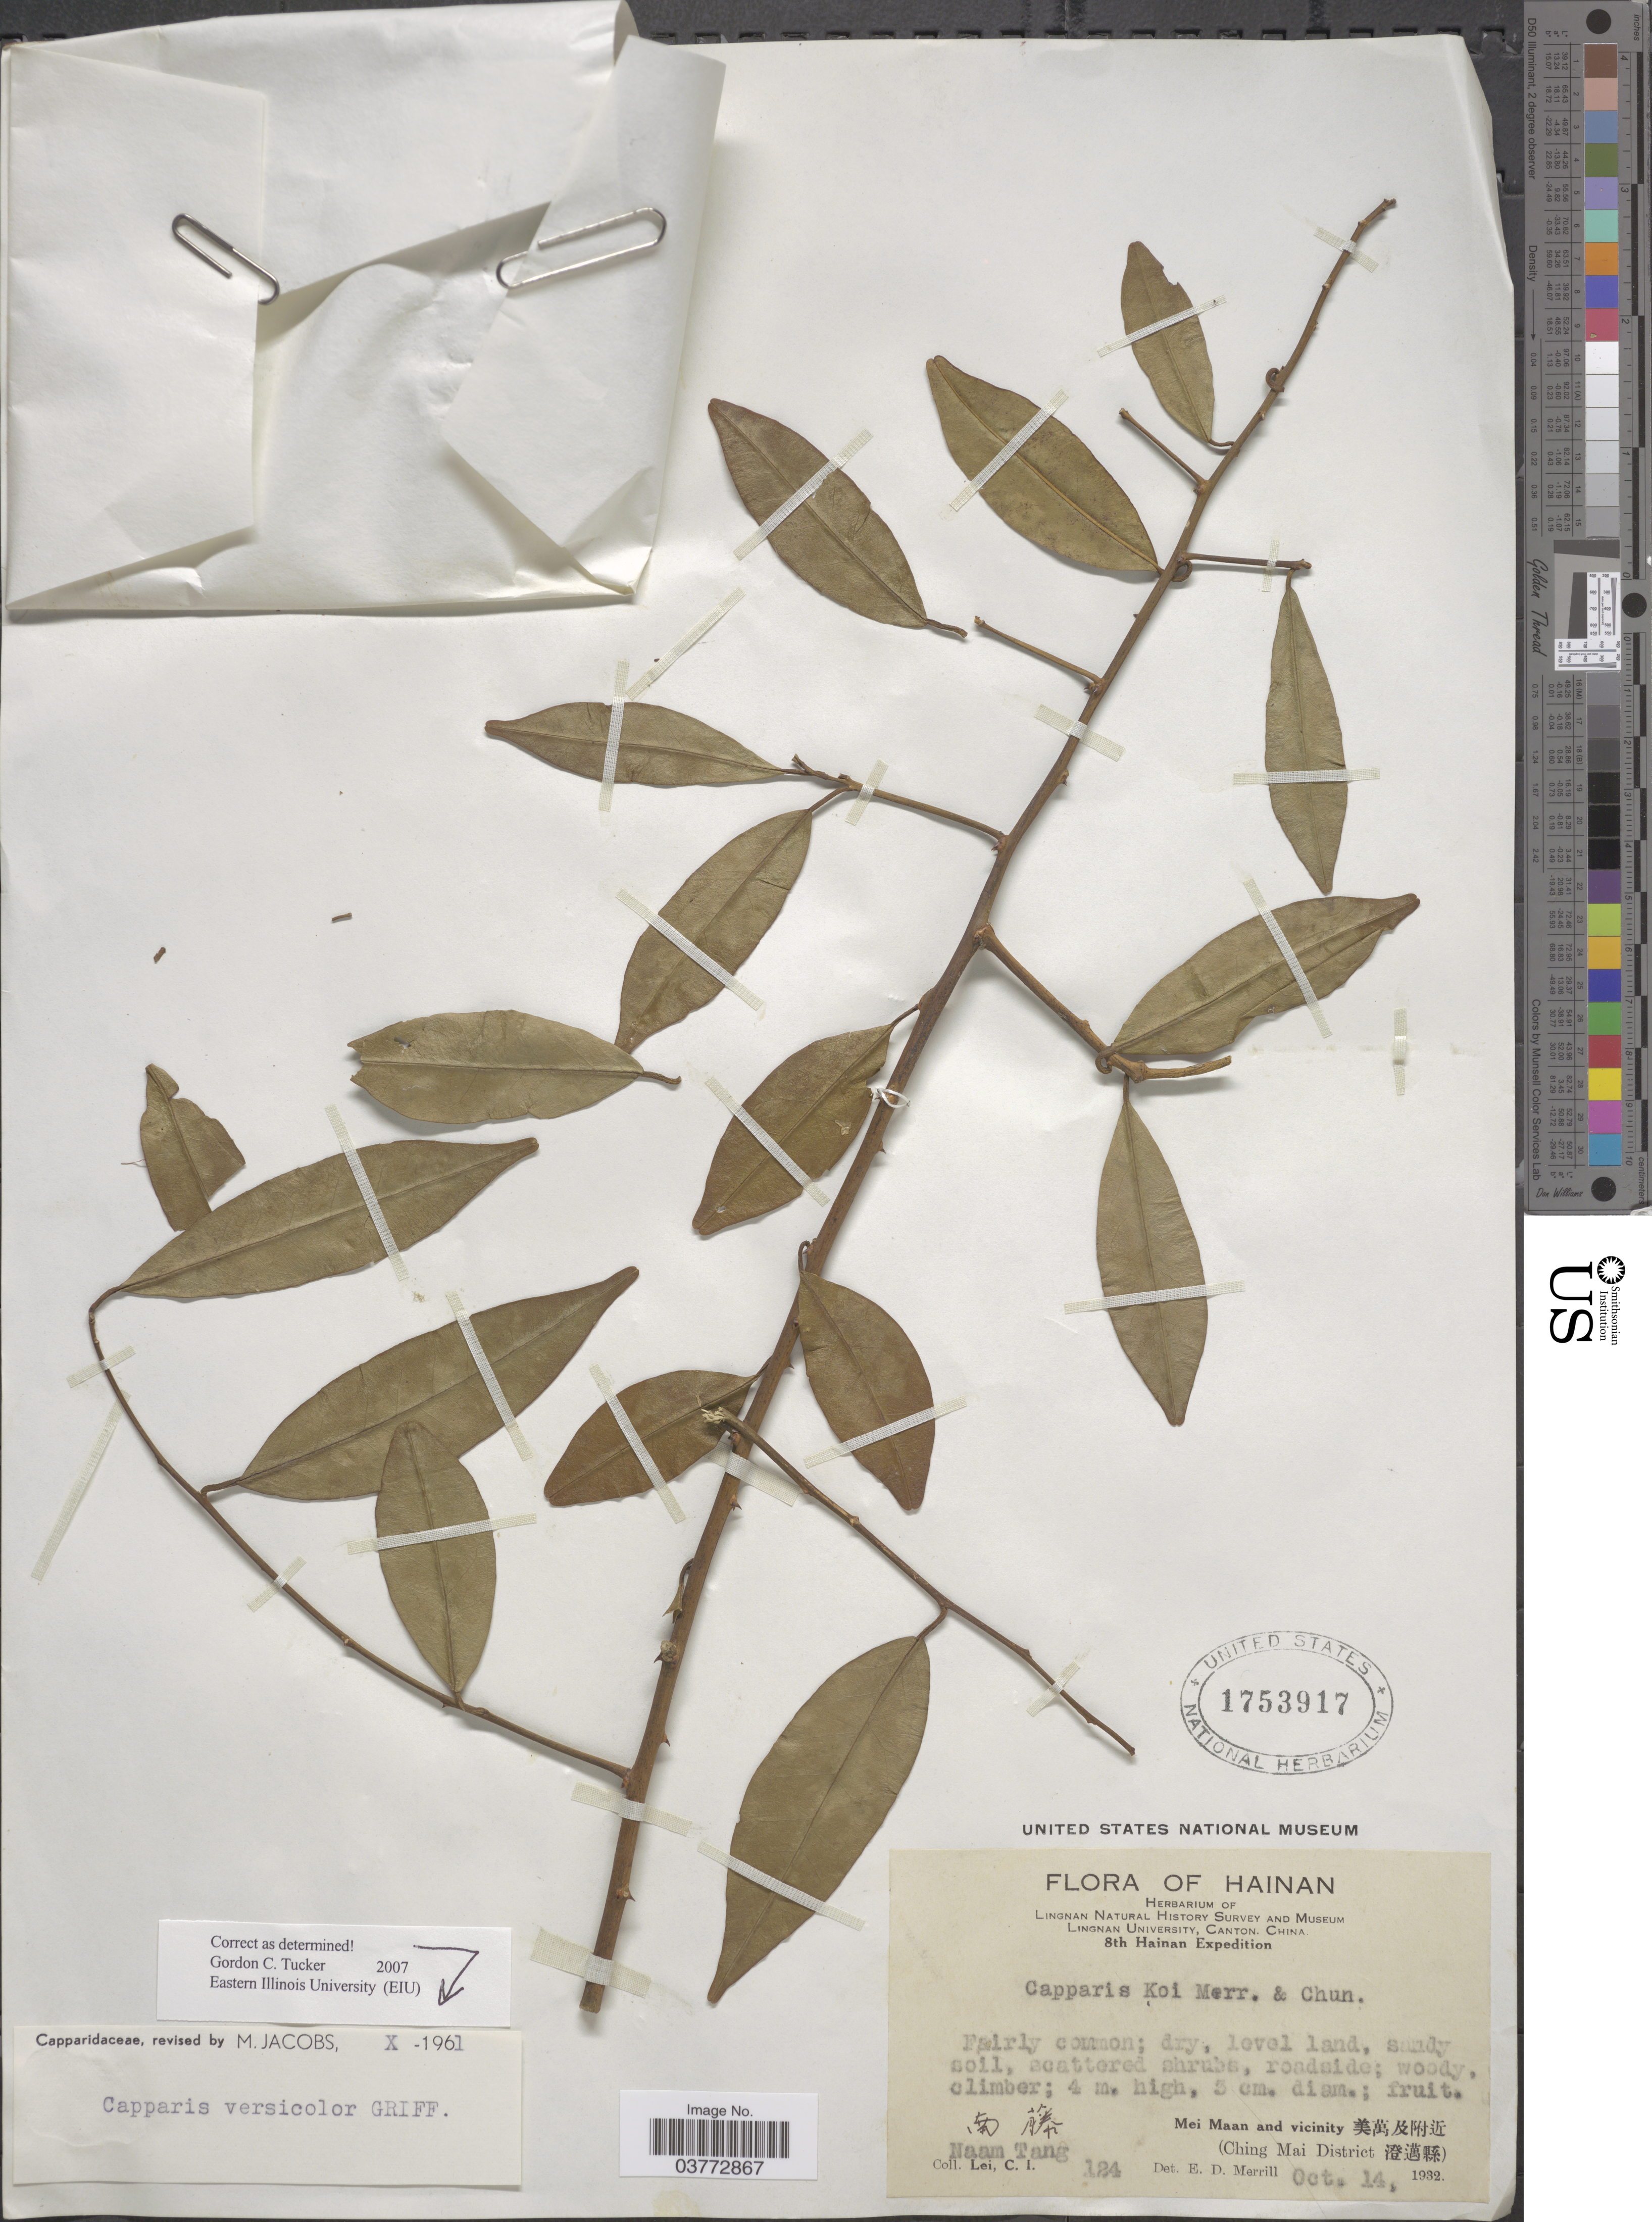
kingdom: Plantae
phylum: Tracheophyta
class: Magnoliopsida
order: Brassicales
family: Capparaceae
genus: Capparis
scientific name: Capparis versicolor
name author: Griff.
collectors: C. I. Lei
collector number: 124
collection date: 1932-10-14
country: China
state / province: Hainan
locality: X Naam Tang. Mei Maan and vicinity X. (Ching Mai District X).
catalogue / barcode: US 1753917